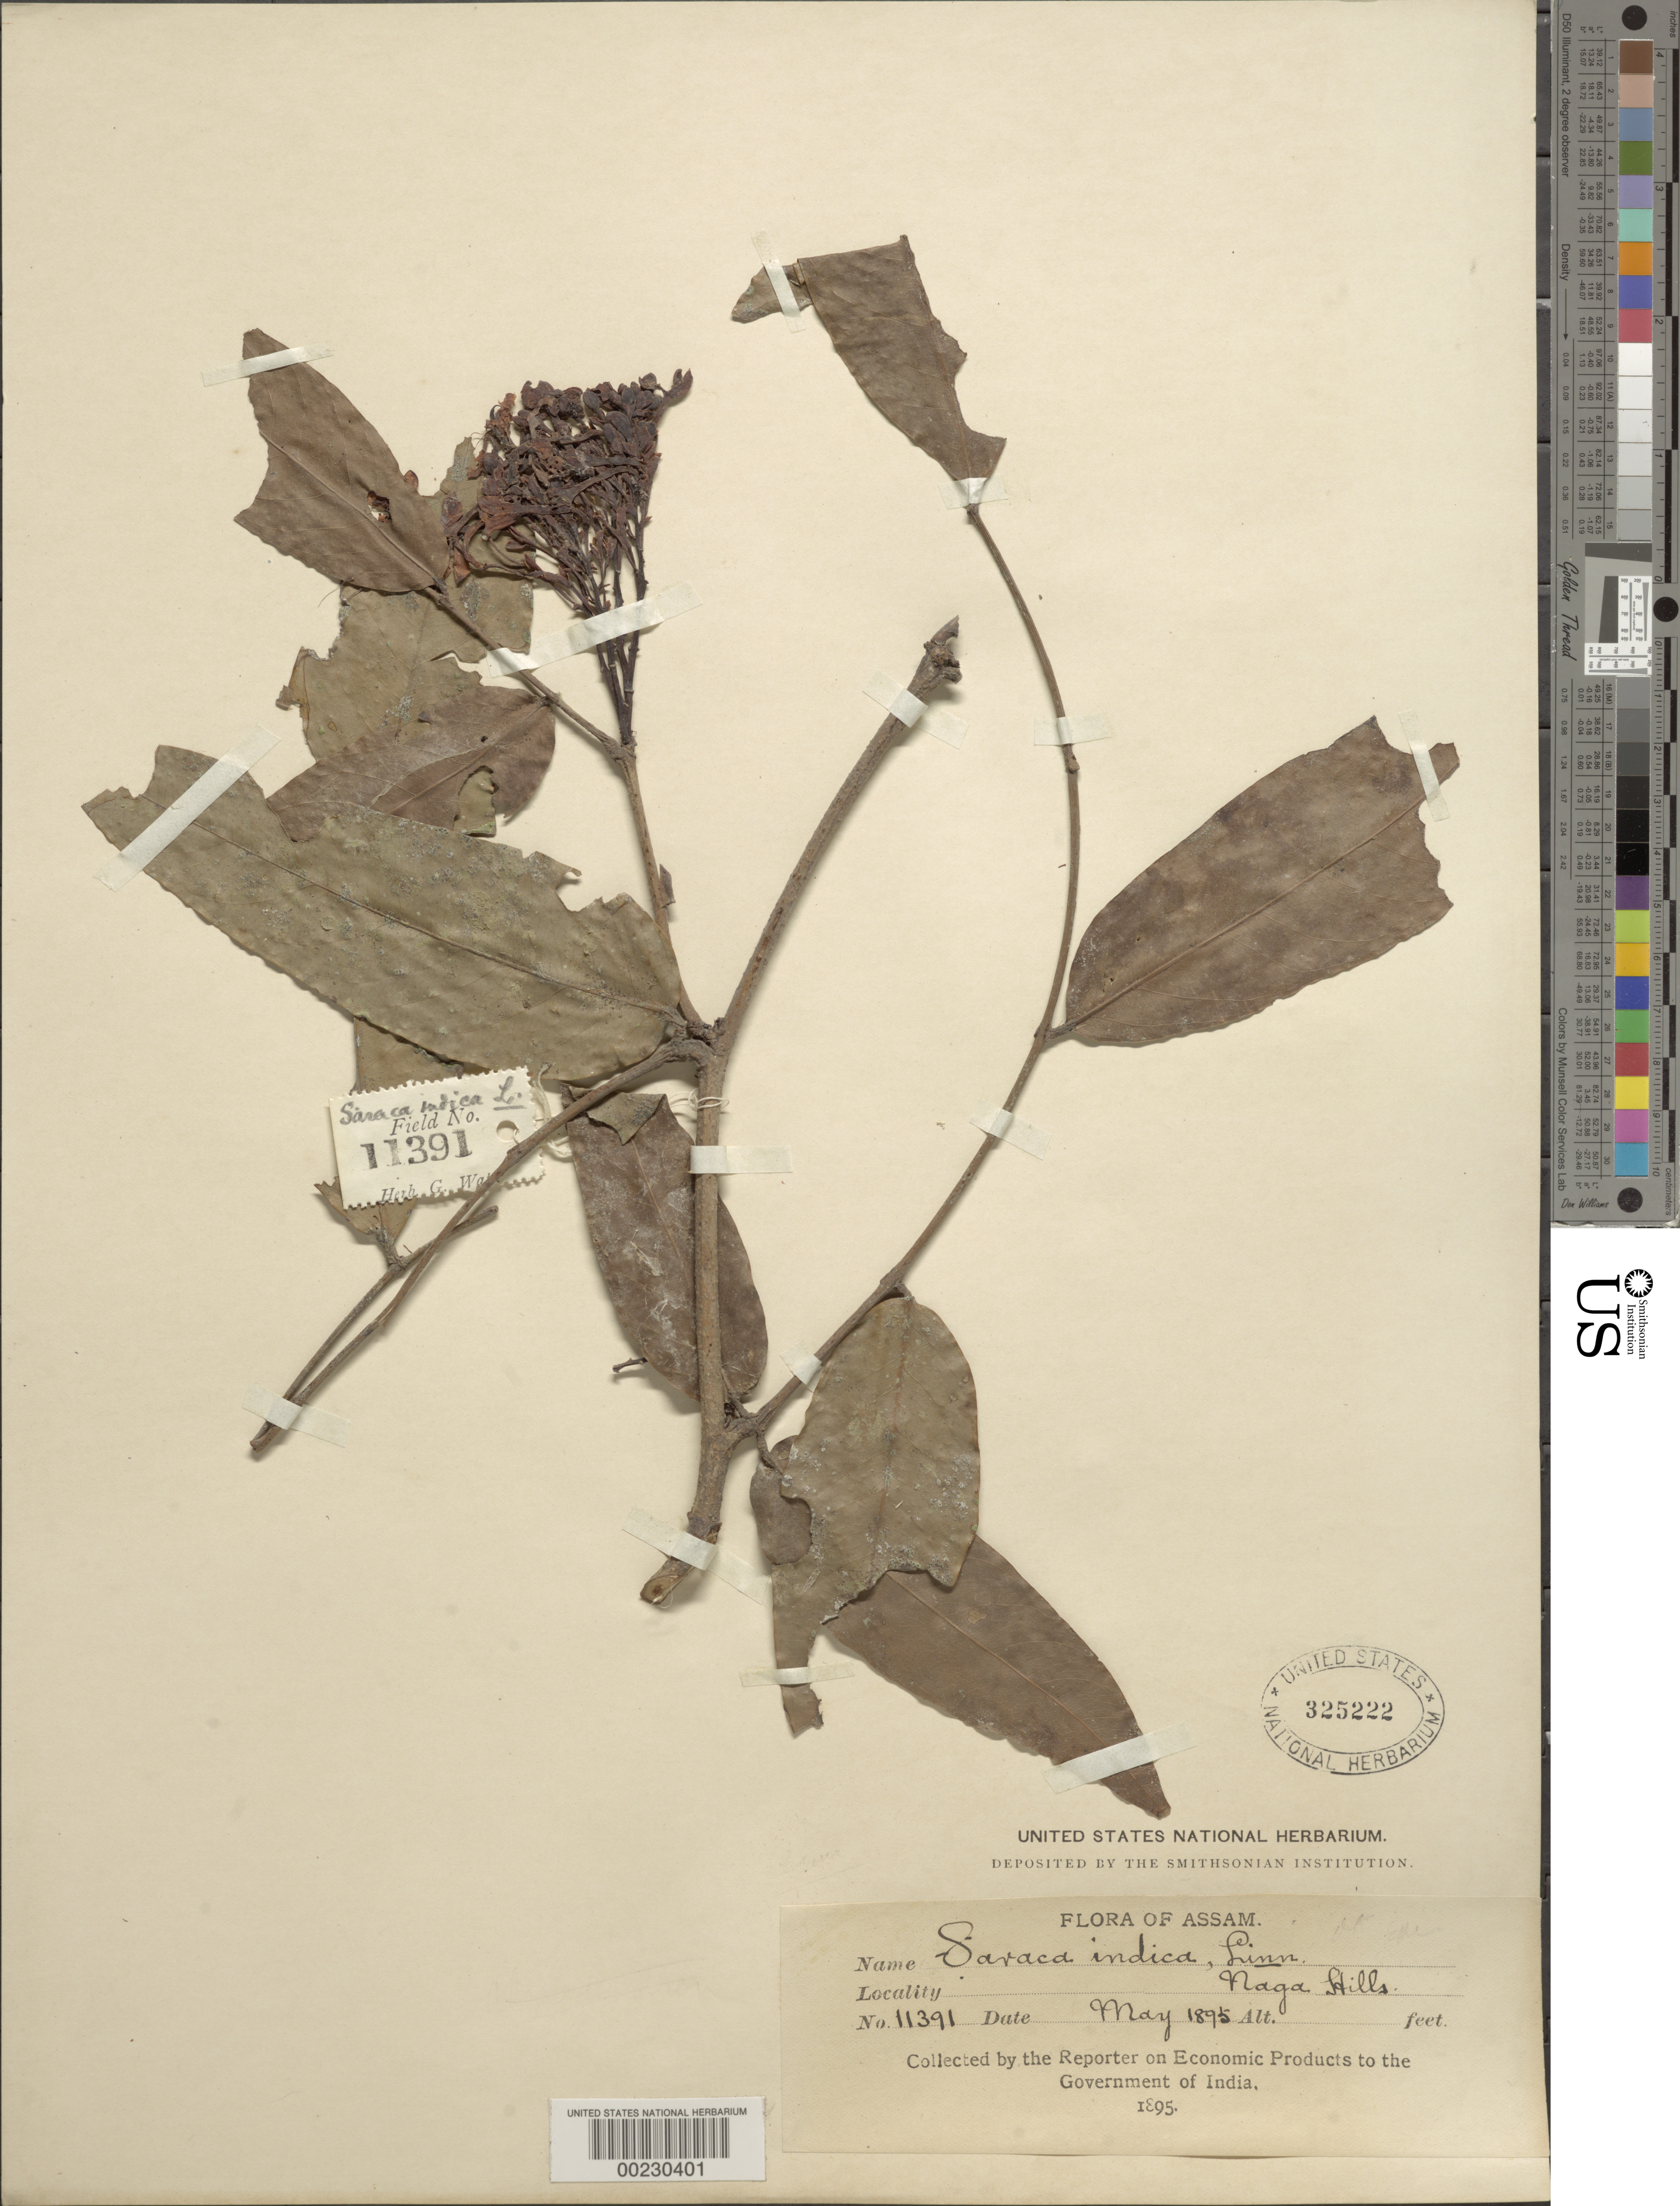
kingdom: Plantae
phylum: Tracheophyta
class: Magnoliopsida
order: Fabales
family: Fabaceae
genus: Saraca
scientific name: Saraca indica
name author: L.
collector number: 11391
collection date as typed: May 1895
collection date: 1895-05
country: India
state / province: Assam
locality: Naga Hills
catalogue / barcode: US 325222